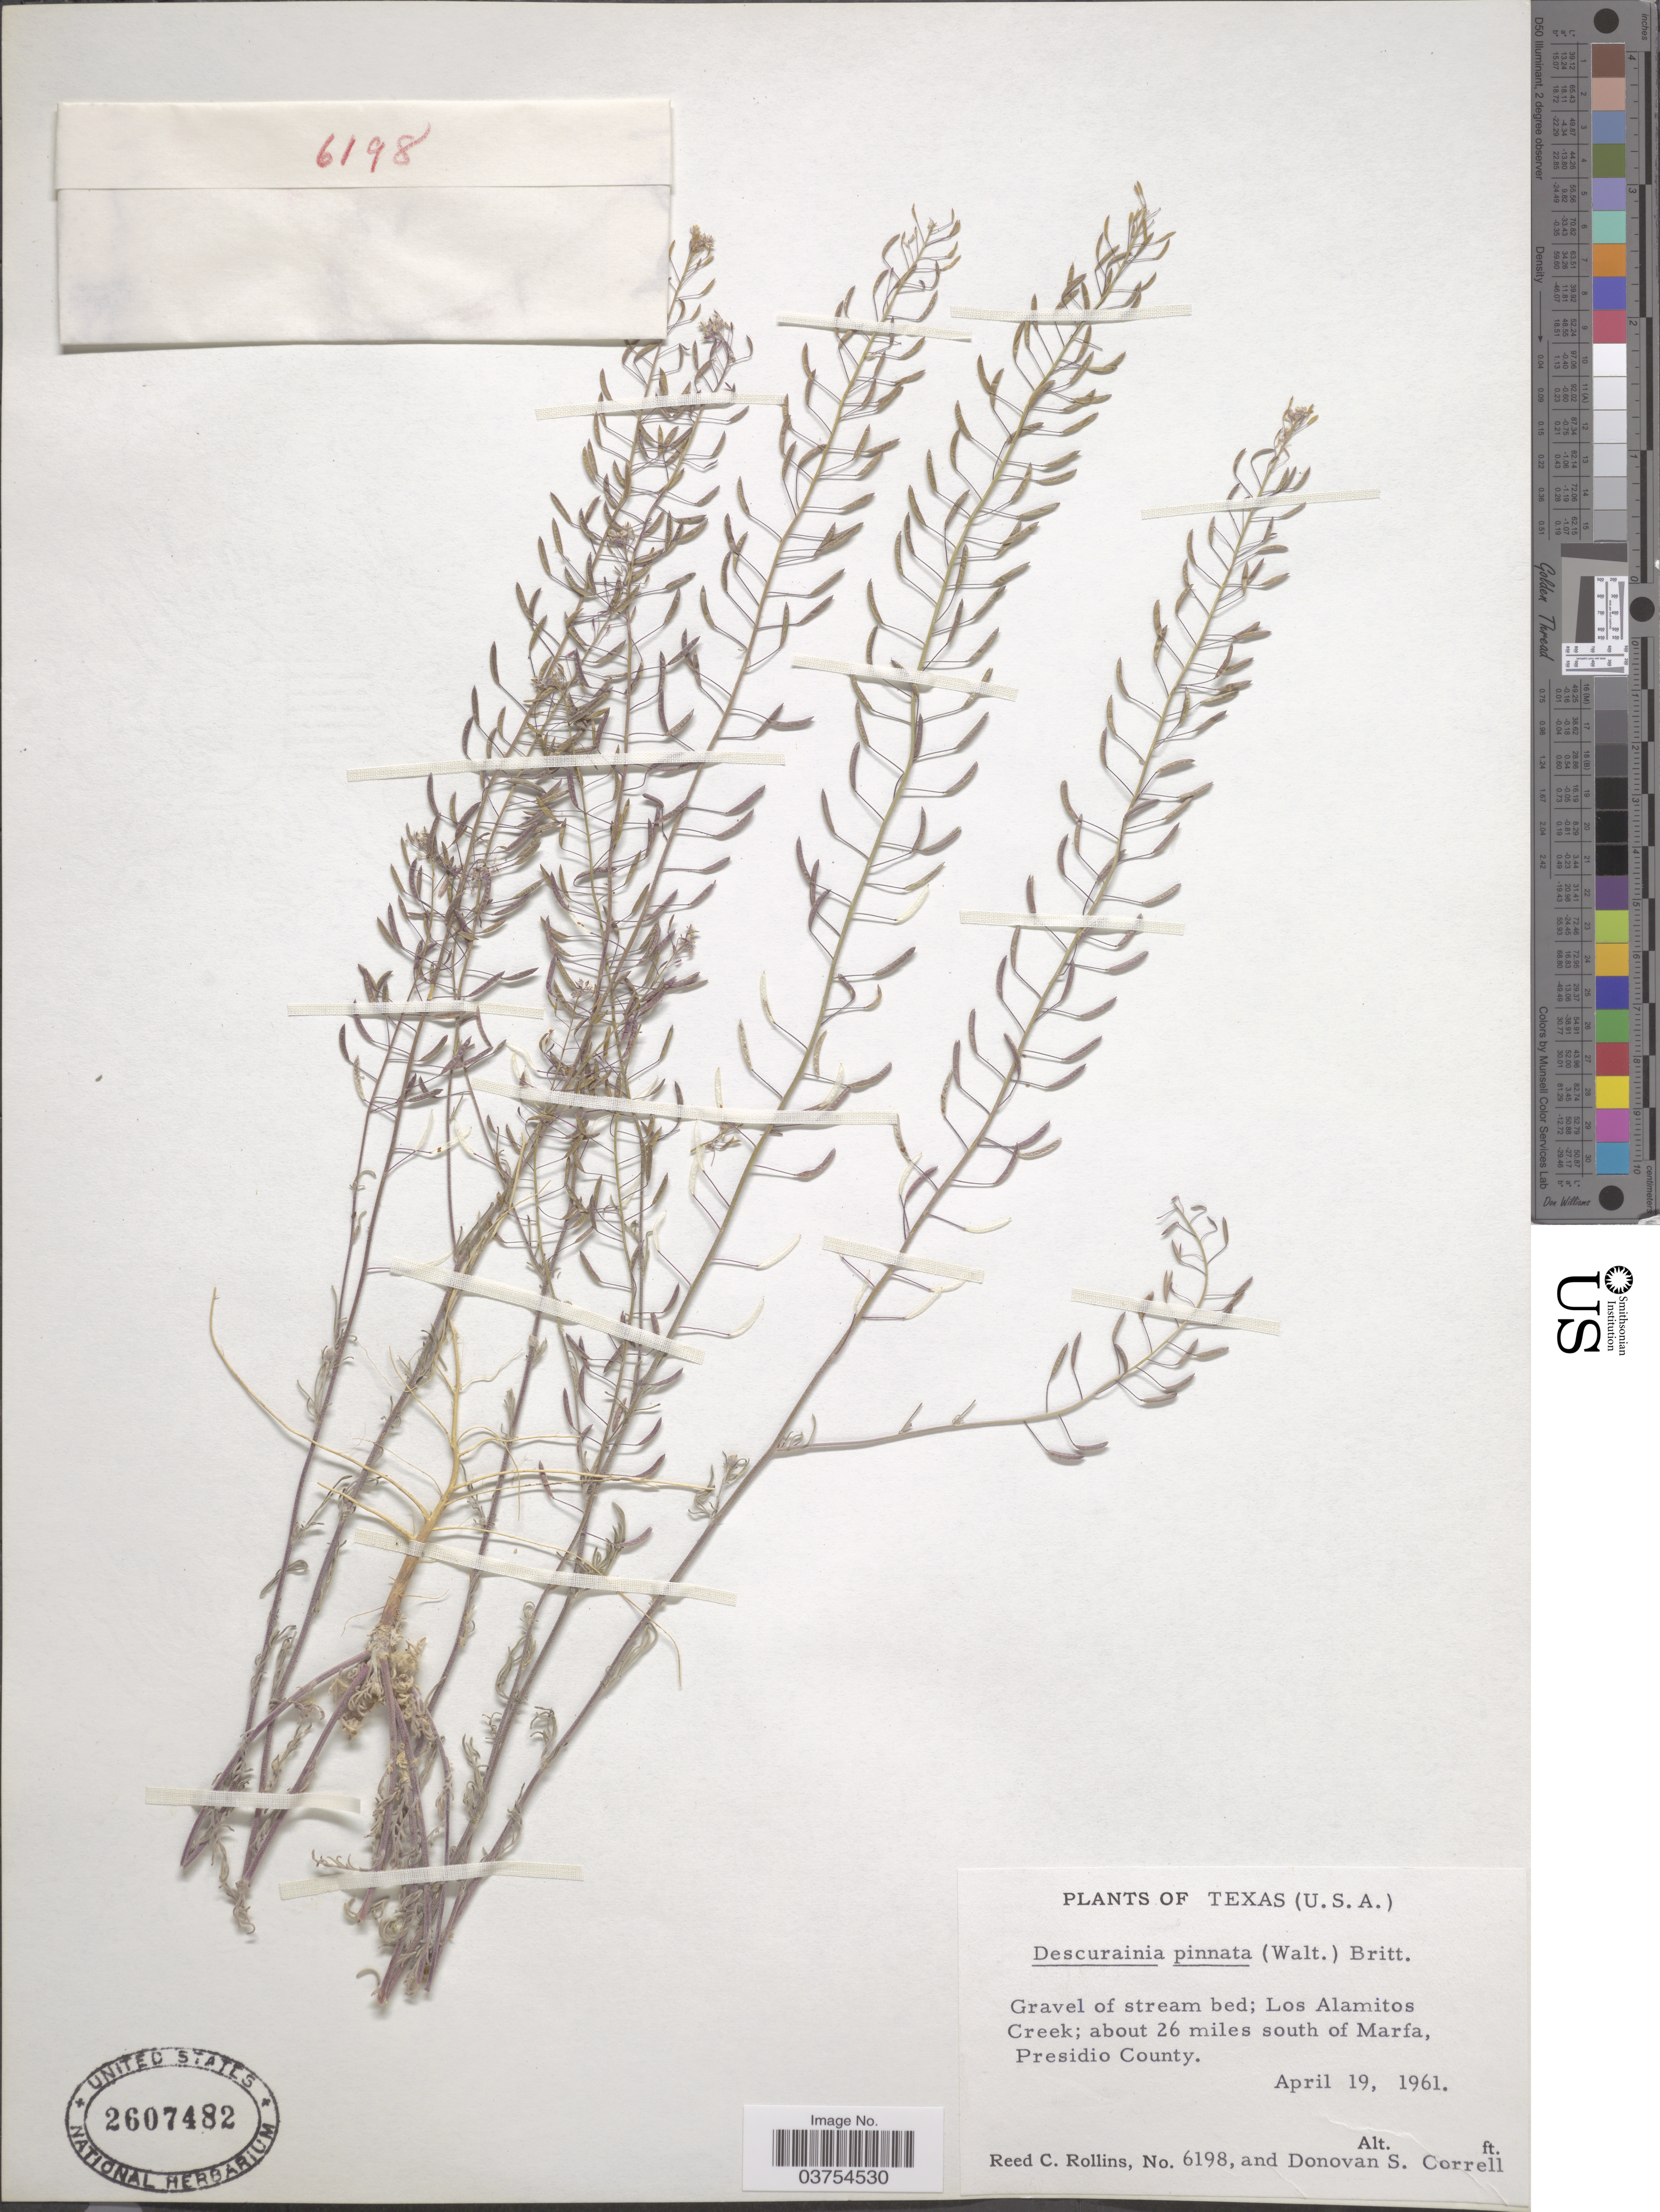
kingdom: Plantae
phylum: Tracheophyta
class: Magnoliopsida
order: Brassicales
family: Brassicaceae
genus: Descurainia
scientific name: Descurainia pinnata subsp. typica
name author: (C.A. Mey.) Detling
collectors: R. C. Rollins & D. S. Correll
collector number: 6198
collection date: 1961-04-19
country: United States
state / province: Texas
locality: Los Alamitos Creek; about 26 miles south of Marfa, Presidio County.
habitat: gravel of stream bed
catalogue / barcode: US 2607482